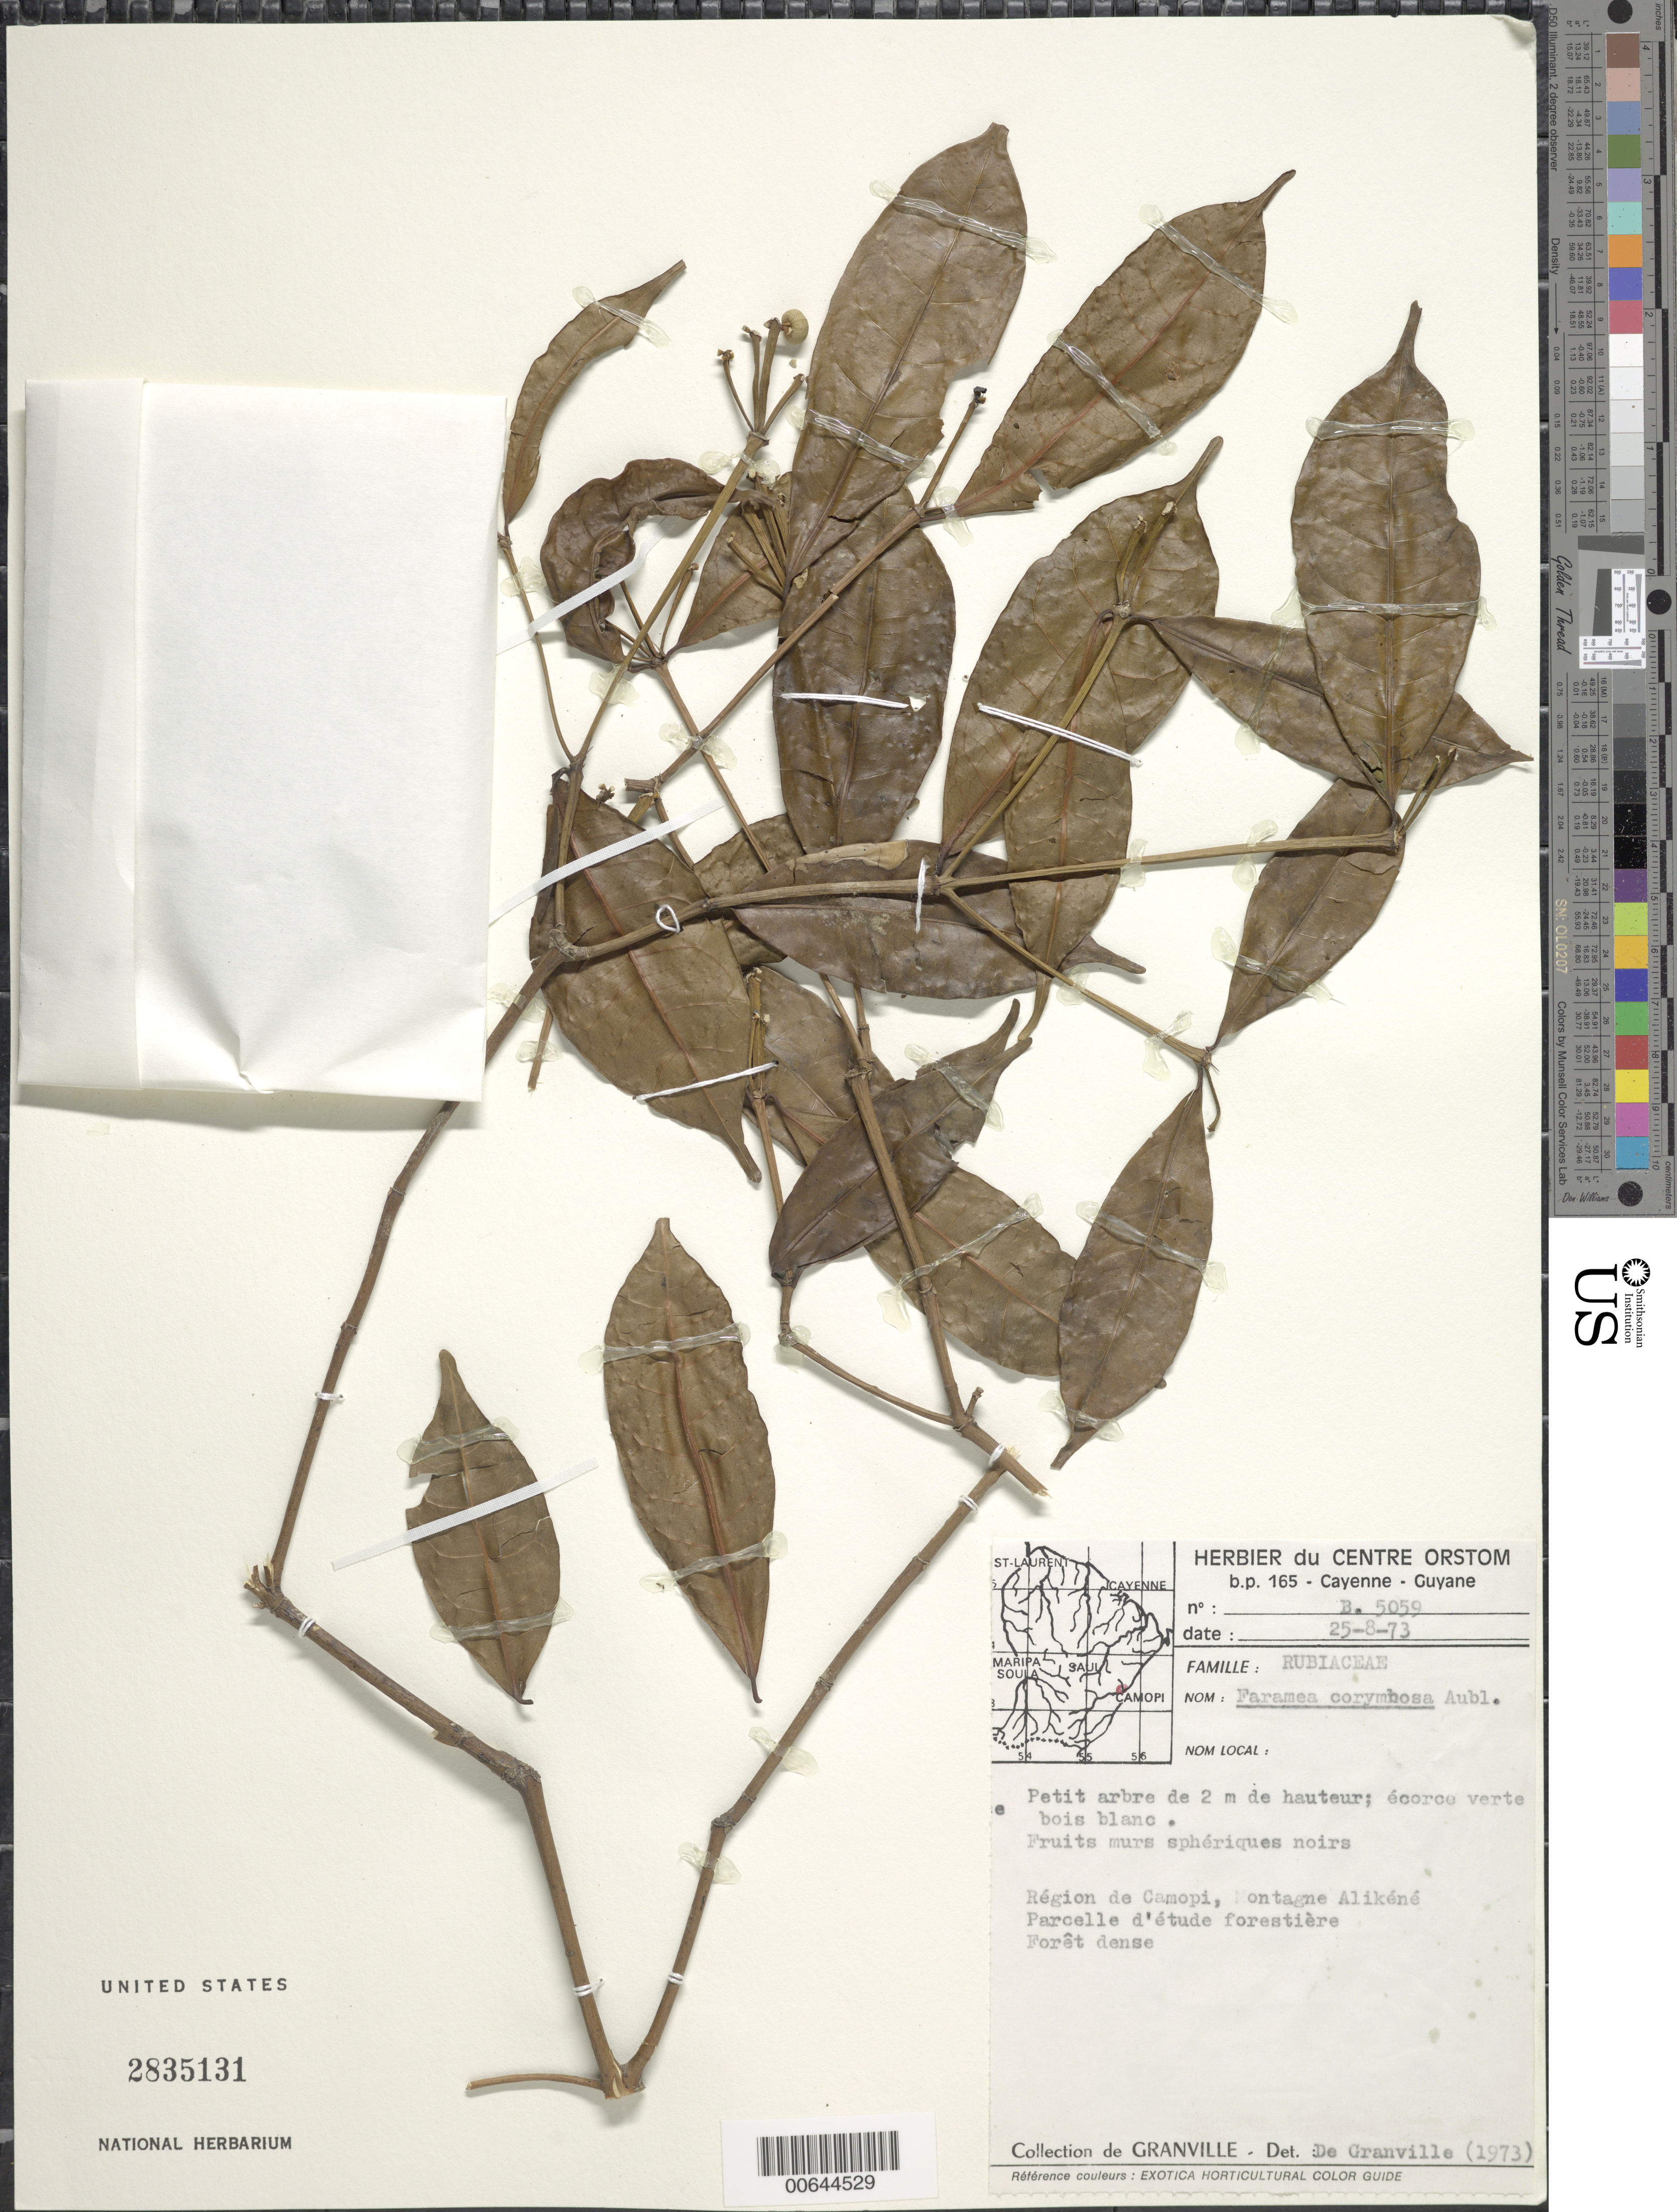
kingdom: Plantae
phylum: Tracheophyta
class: Magnoliopsida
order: Gentianales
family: Rubiaceae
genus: Faramea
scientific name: Faramea corymbosa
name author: Aubl.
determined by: Granville, J. J. de, (CAY), Institut de Recherche pour le Developpement (IRD) (FRENCH GUIANA)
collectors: J.-J. de Granville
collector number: B 5059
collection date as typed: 25-Aug-73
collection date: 1973-08-25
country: French Guiana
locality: Camopi, Montagne Alikéné; parcelle d'etude forestiere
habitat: Foret dense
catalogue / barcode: US 2835131